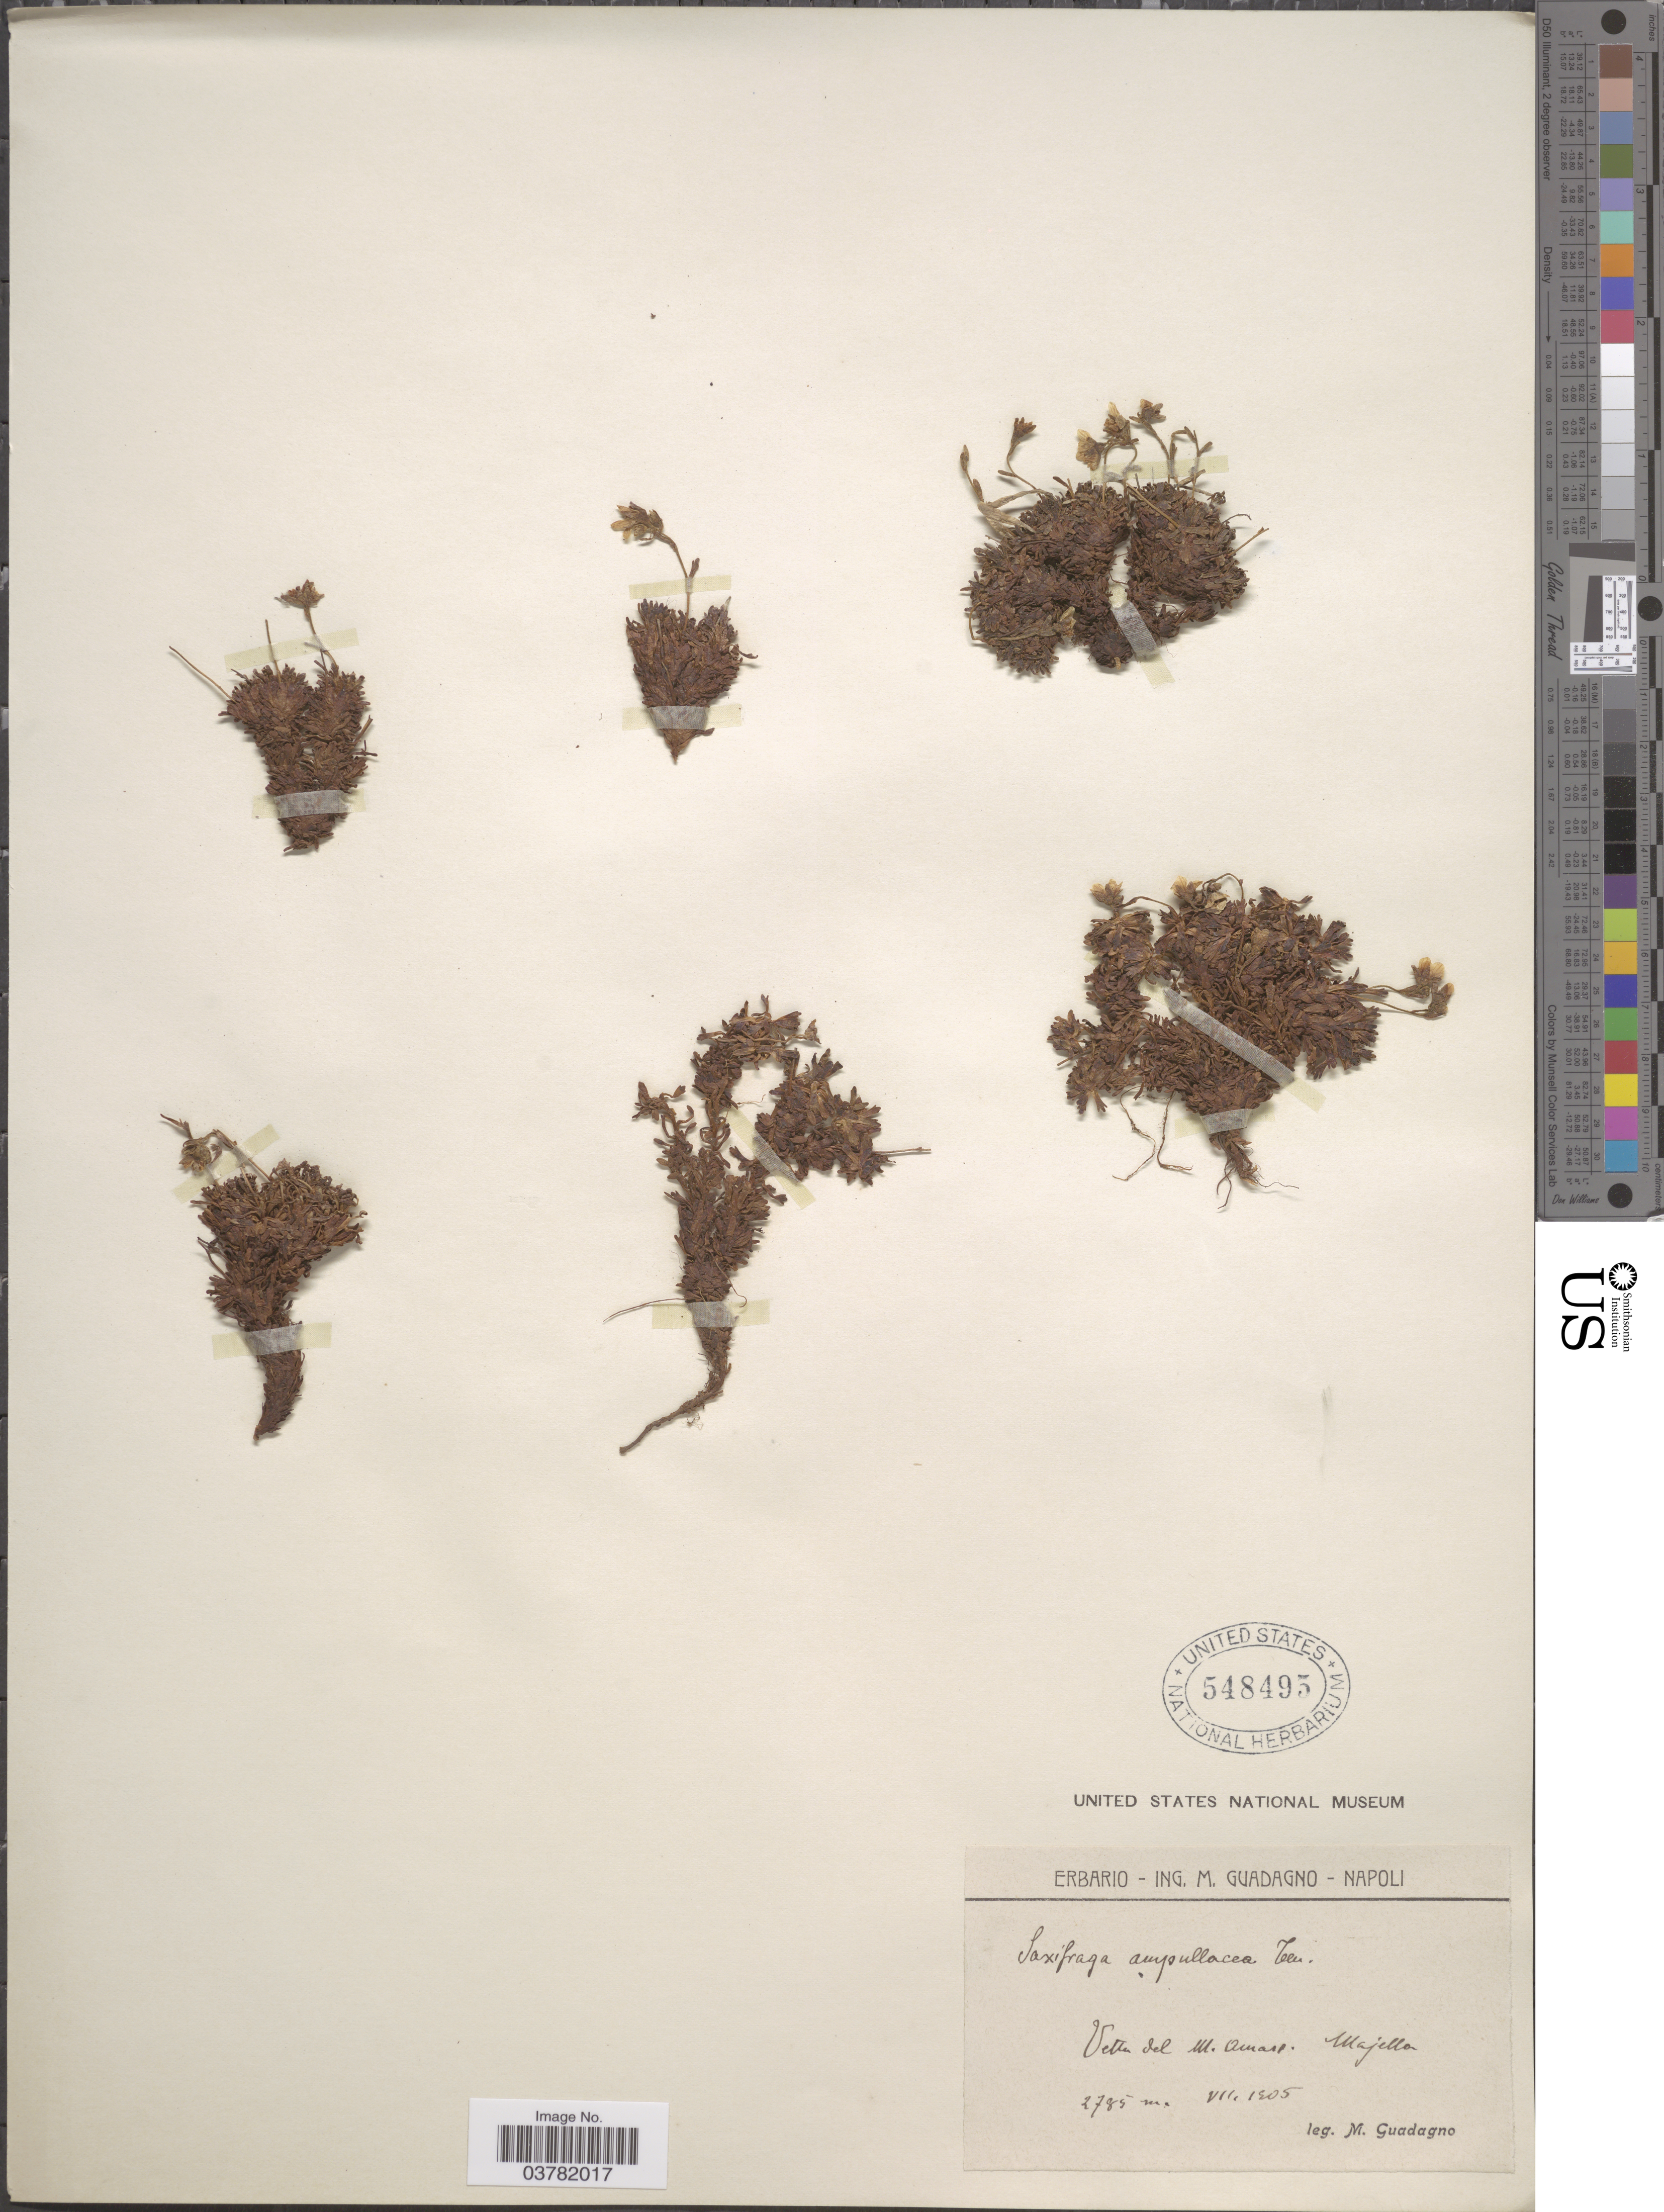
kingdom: Plantae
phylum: Tracheophyta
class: Magnoliopsida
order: Saxifragales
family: Saxifragaceae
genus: Saxifraga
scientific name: Saxifraga ampullacea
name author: Ten.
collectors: M. Guadagno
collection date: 1905-08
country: Italy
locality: Vetta del M. Amaro. Majella.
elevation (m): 2785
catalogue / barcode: US 548495